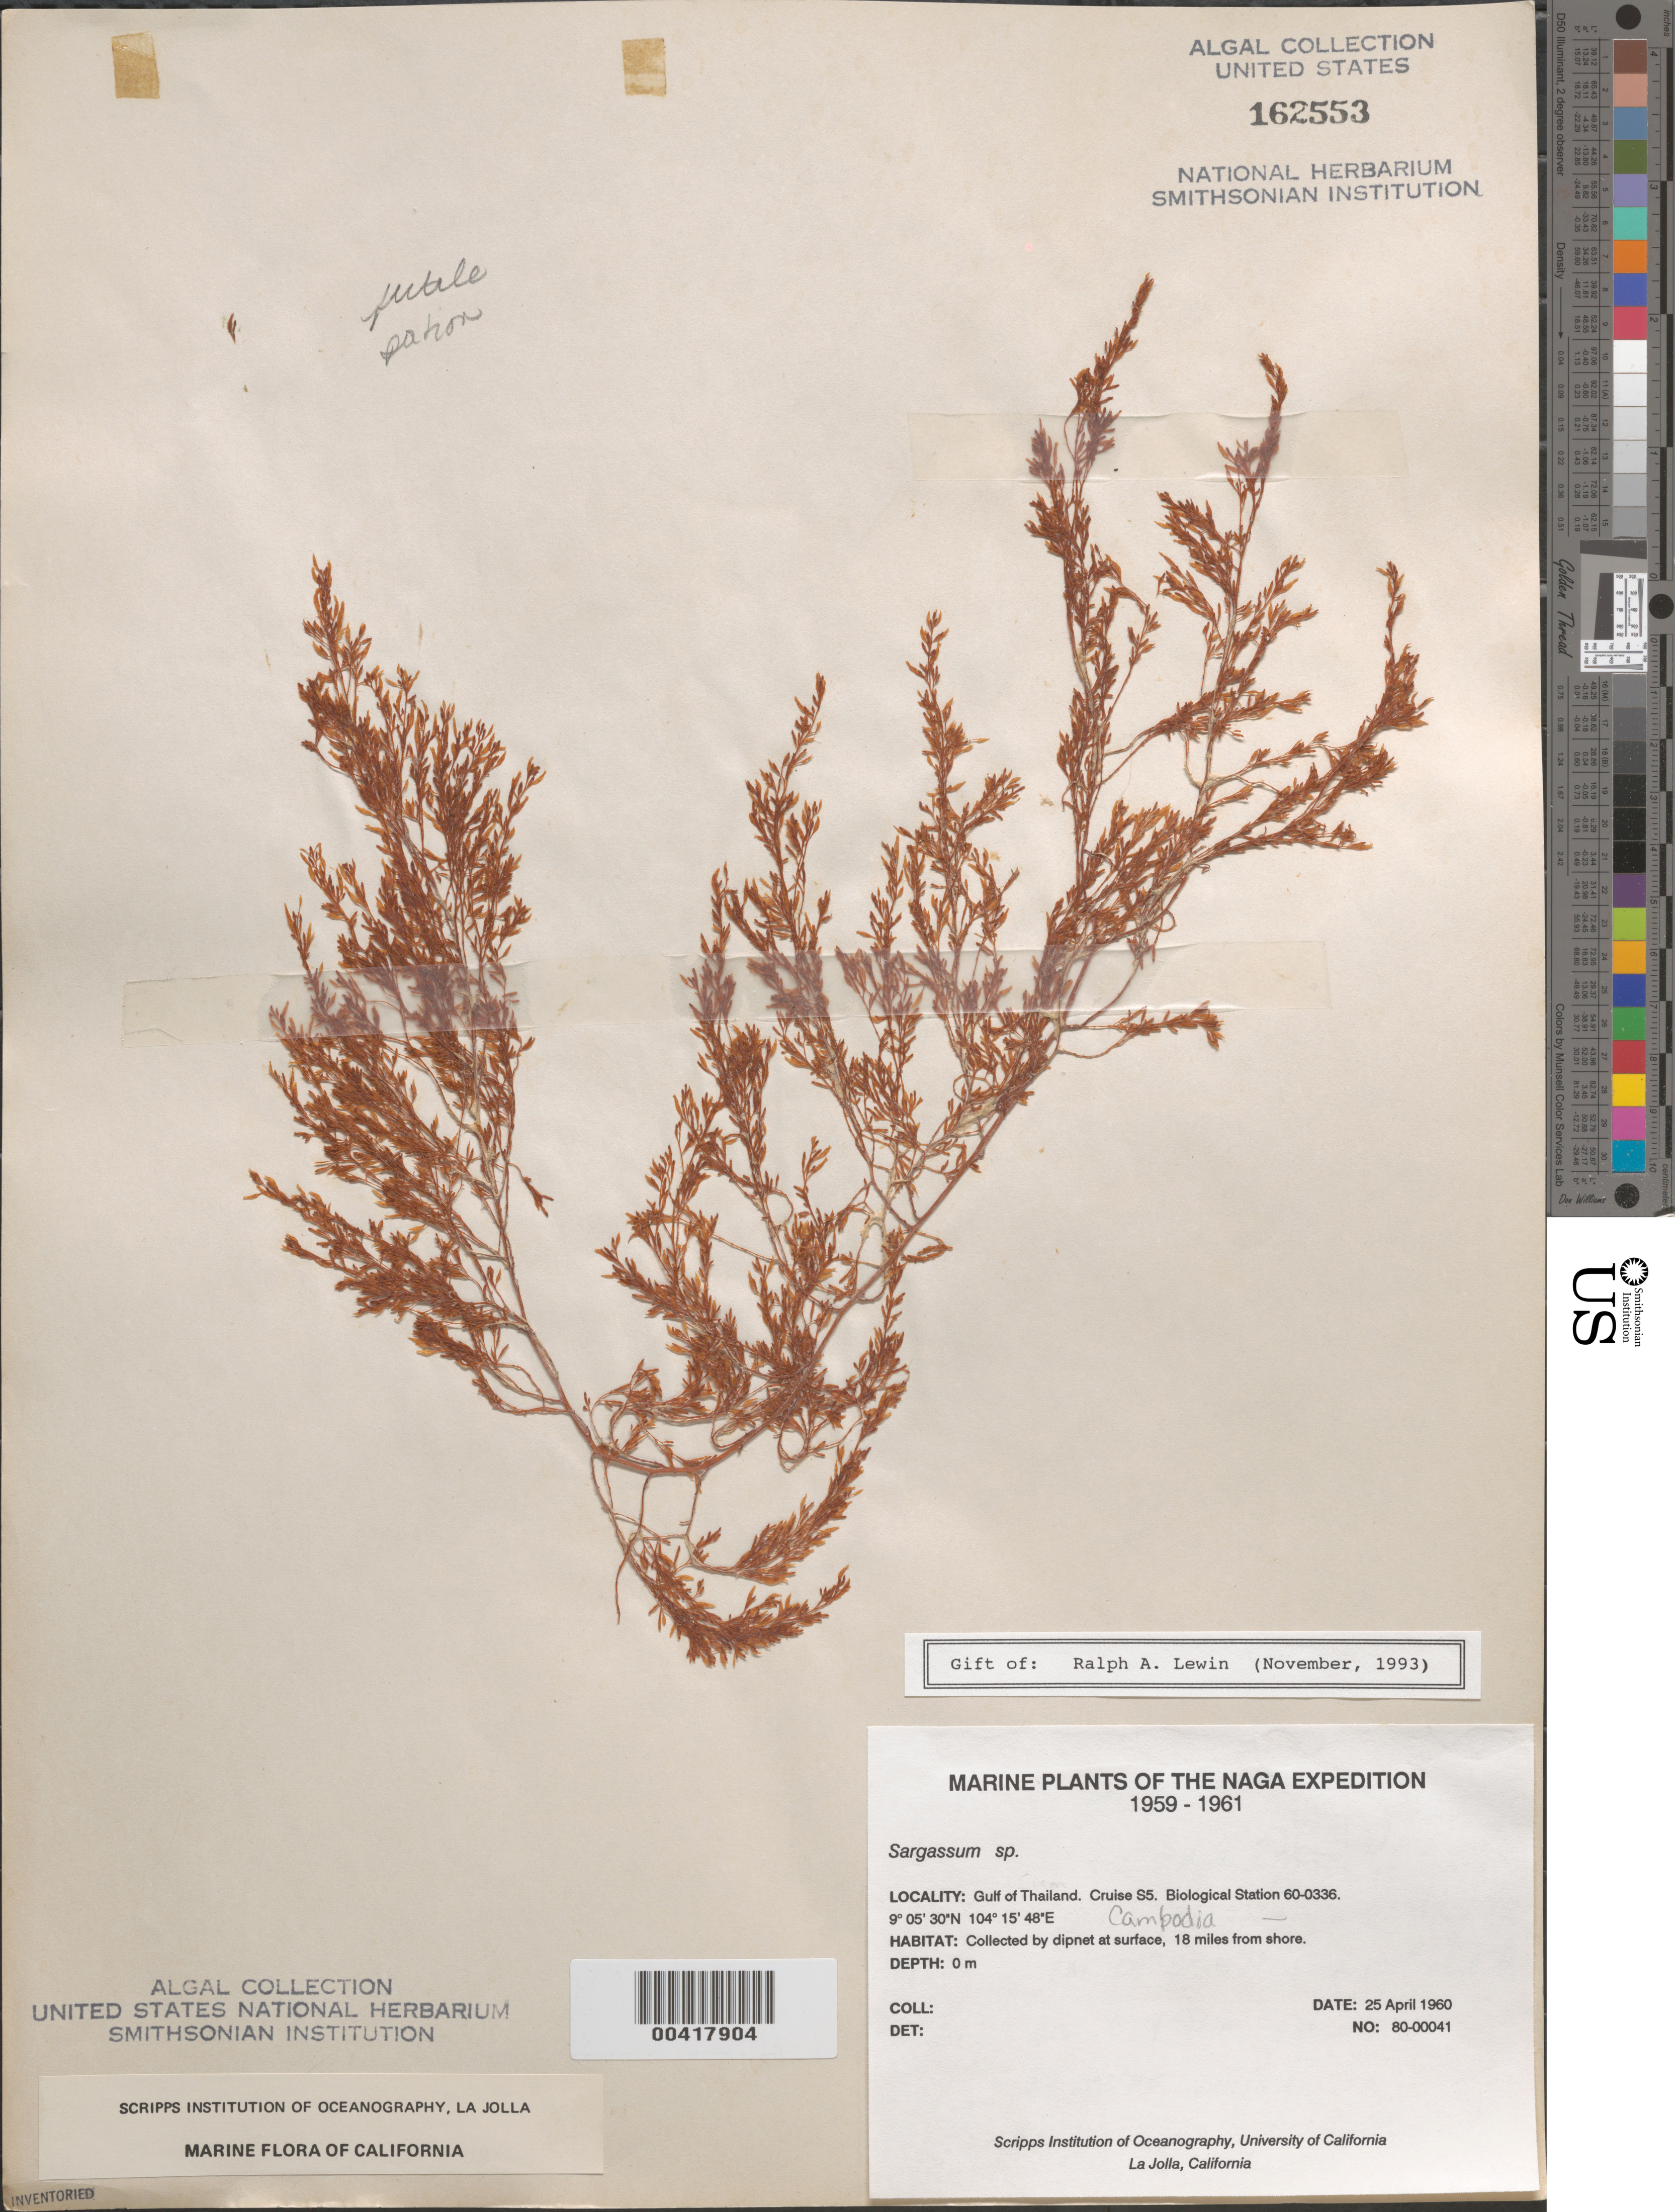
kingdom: Chromista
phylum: Ochrophyta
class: Phaeophyceae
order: Fucales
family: Sargassaceae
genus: Sargassum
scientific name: Sargassum sp.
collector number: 80-00041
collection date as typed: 25 Apr 1960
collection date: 1960-04-25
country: Cambodia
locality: Gulf of Thailand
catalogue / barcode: US 162553